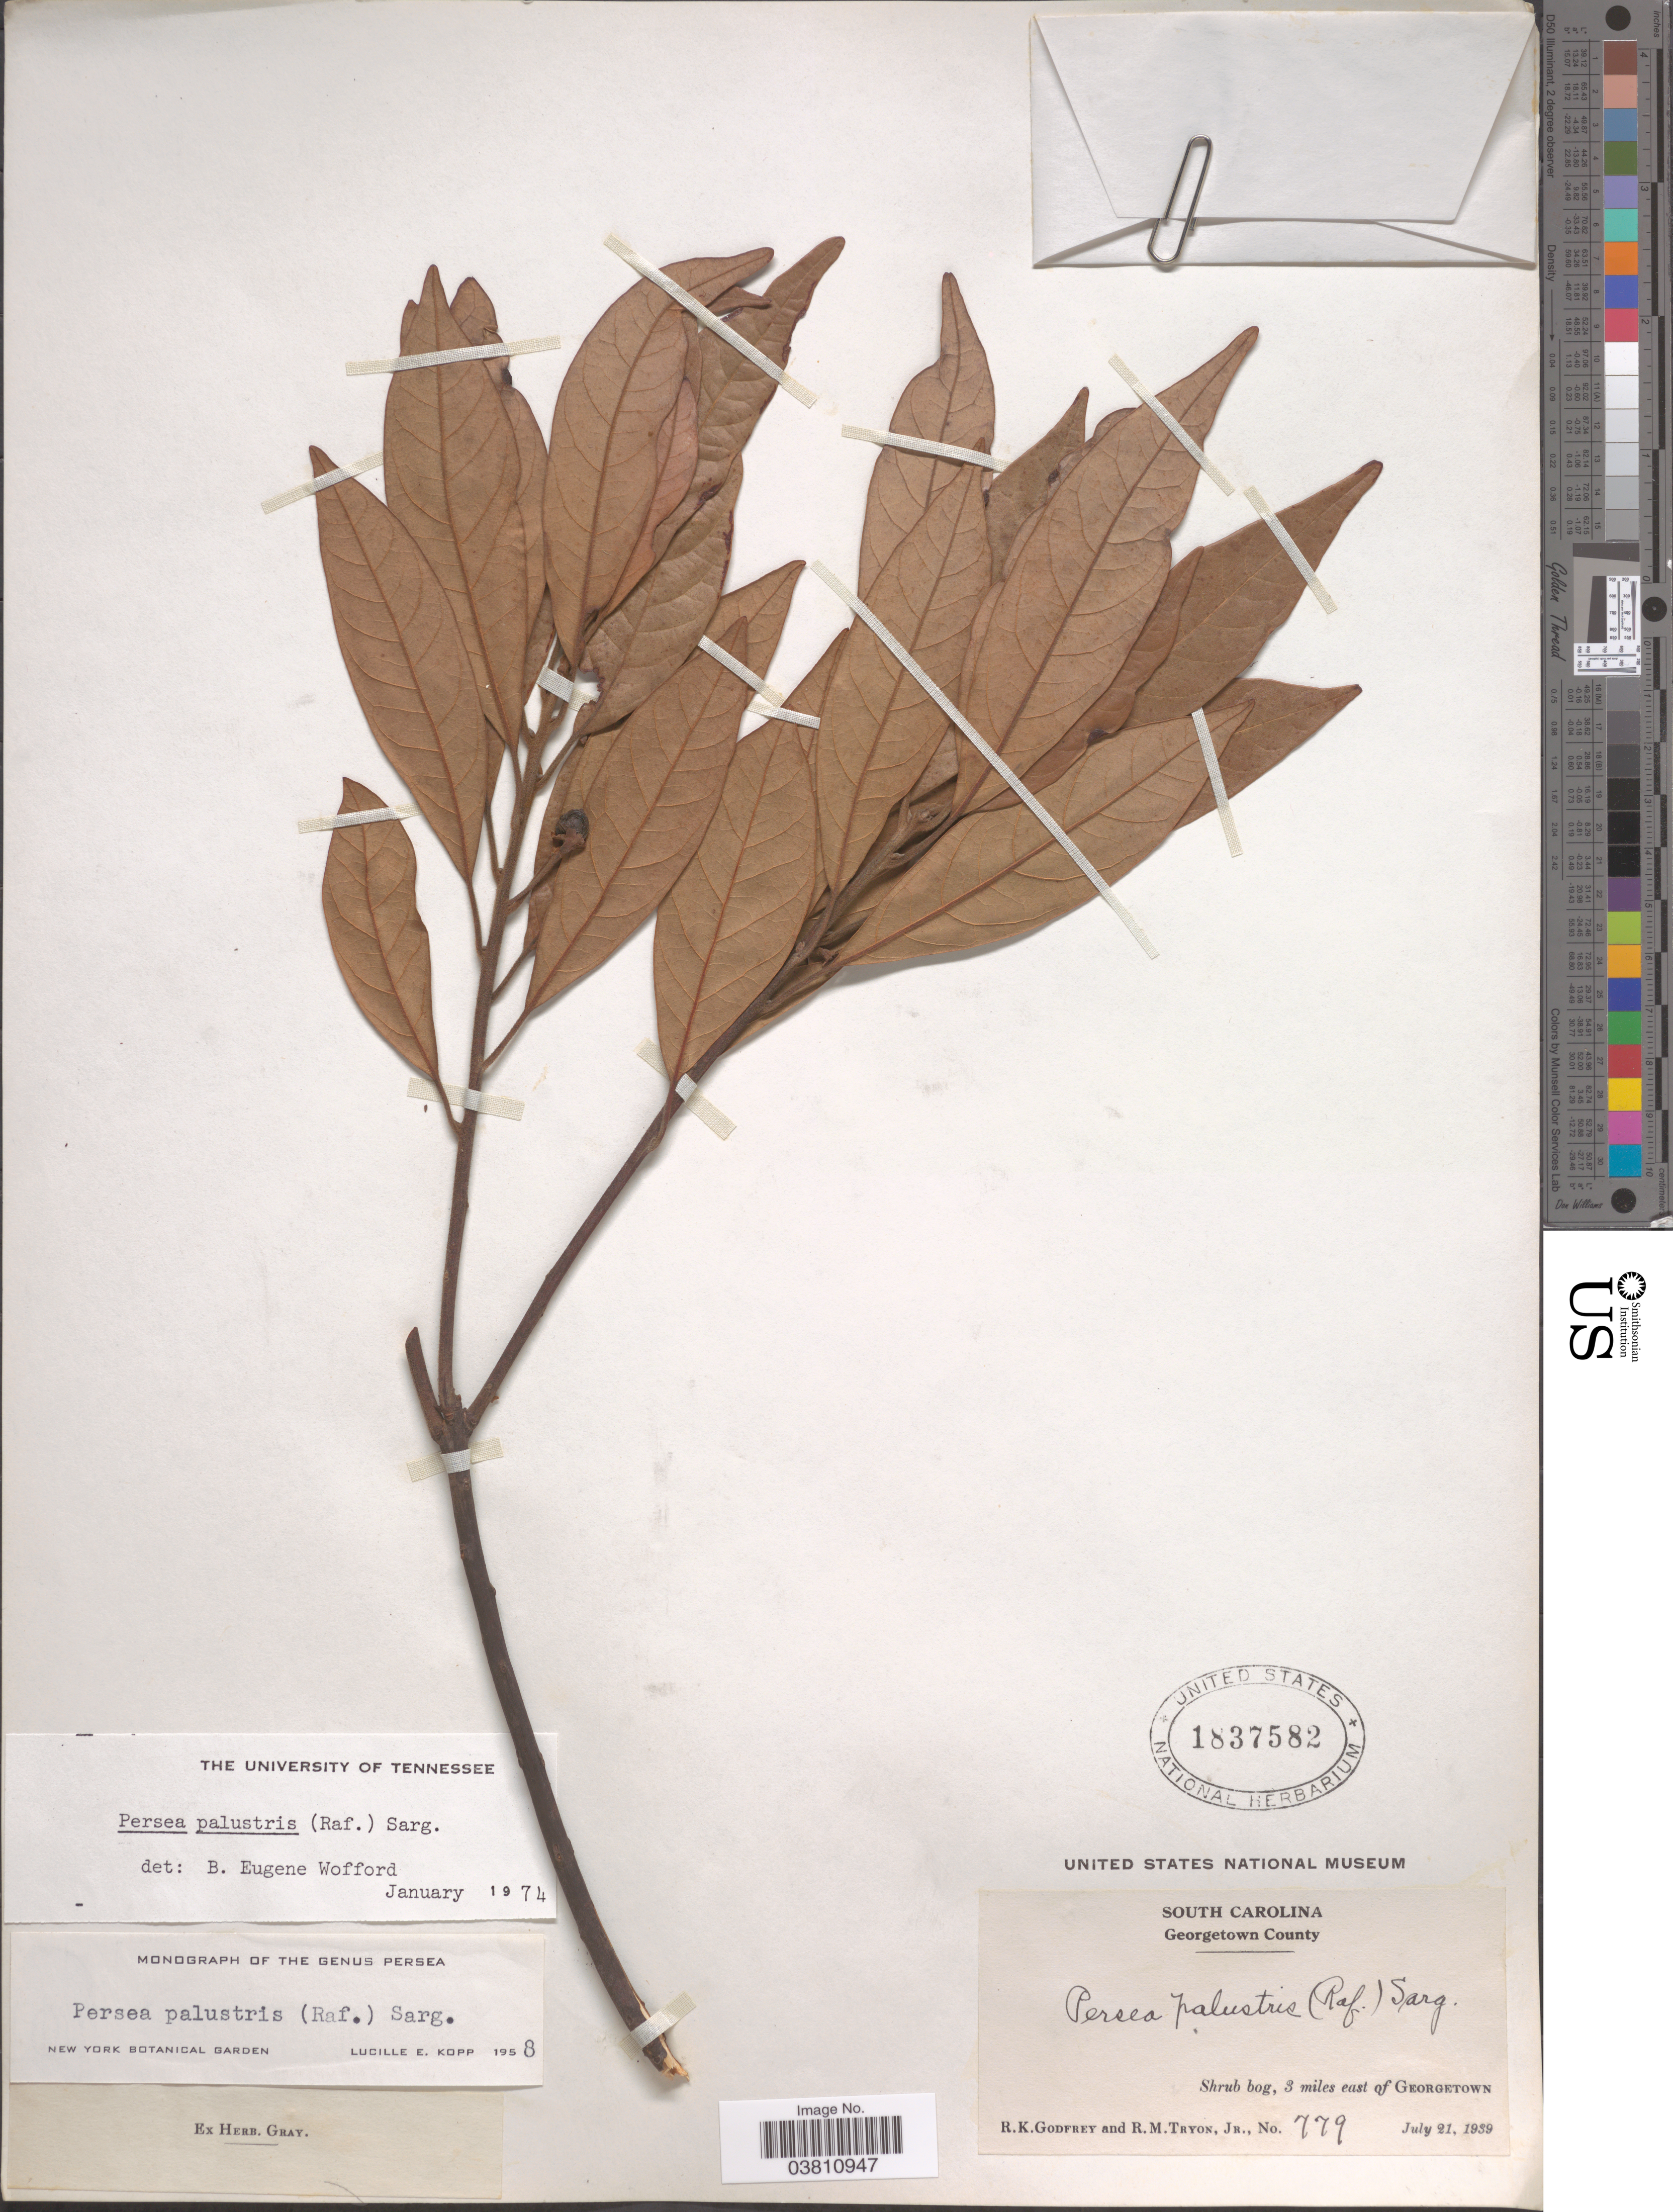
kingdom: Plantae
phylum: Tracheophyta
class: Magnoliopsida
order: Laurales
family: Lauraceae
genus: Persea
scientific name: Persea palustris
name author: (Raf.) Sarg.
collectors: R. K. Godfrey & R. Tyron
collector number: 779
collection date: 1939-07-21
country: United States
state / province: South Carolina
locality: Georgetown County. 3 miles east of Georgetown.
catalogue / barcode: US 1837582